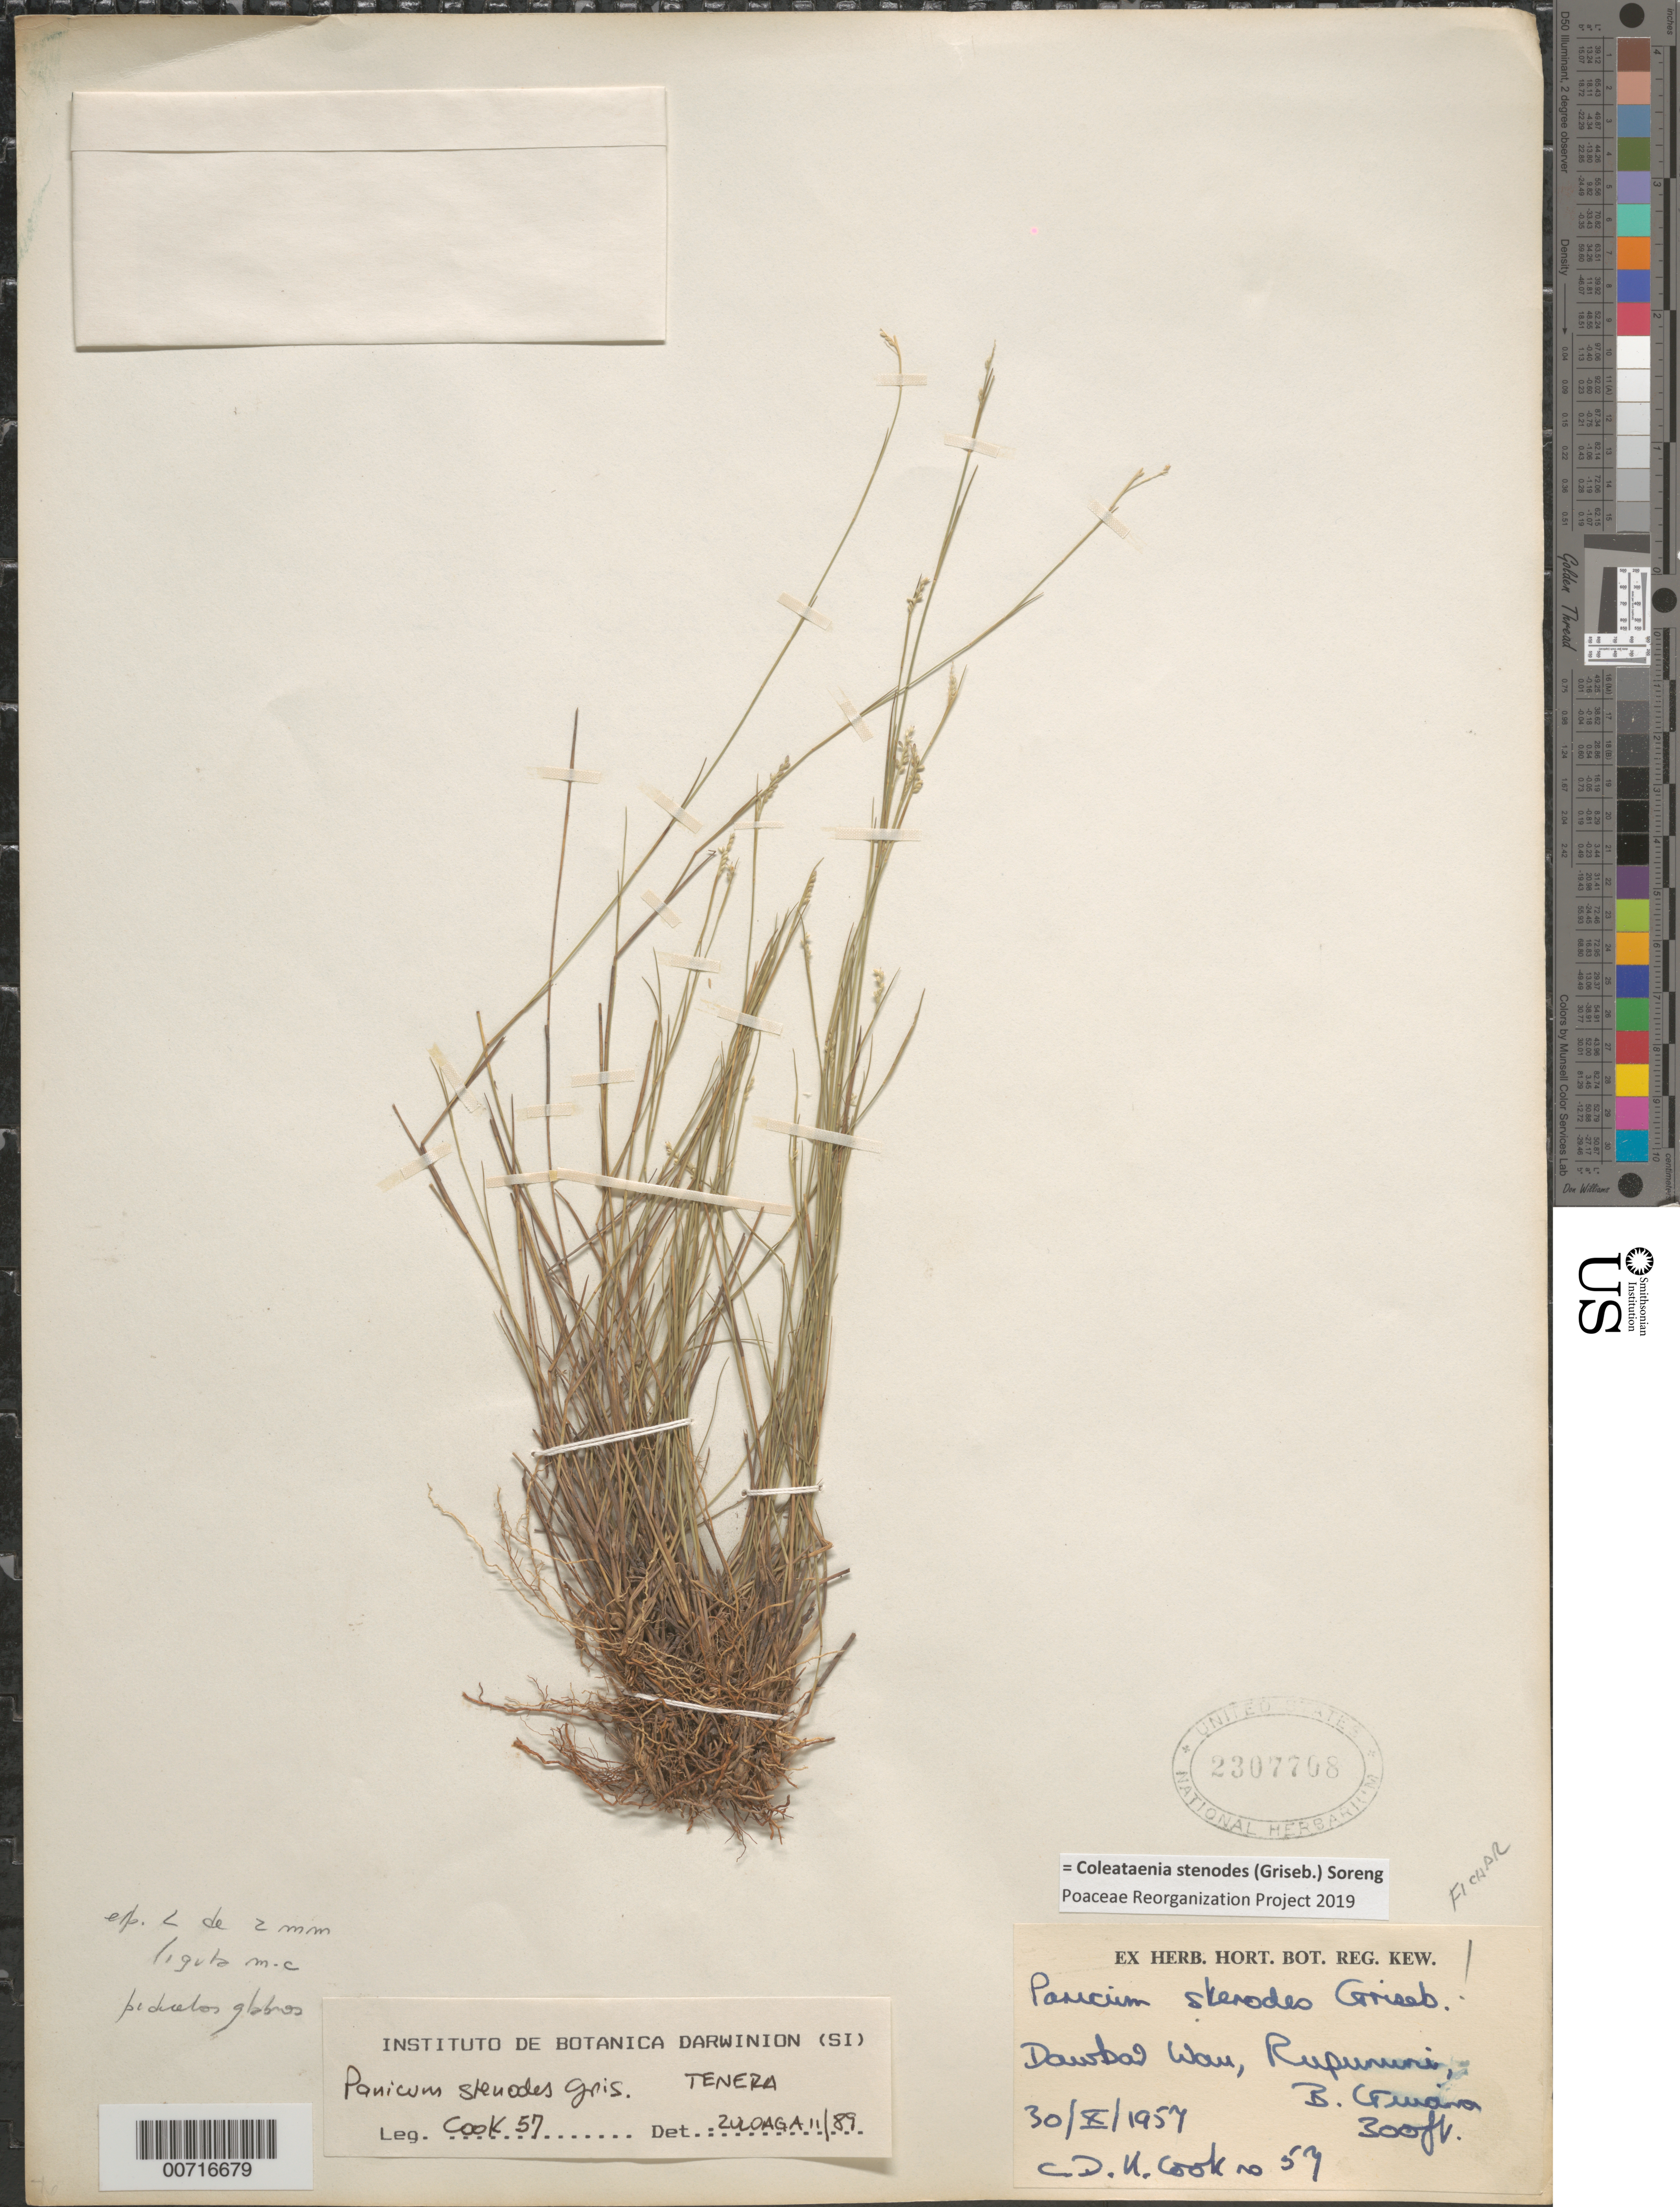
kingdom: Plantae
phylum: Tracheophyta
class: Liliopsida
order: Poales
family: Poaceae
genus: Panicum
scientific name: Panicum stenodes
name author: Griseb.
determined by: Zuloaga, F. O.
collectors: C. D. K. Cook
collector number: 57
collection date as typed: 30-Oct-57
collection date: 1957-10-30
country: Guyana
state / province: U. Takutu-U. Essequibo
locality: Dawbad Wau, Rupununi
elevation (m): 91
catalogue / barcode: US 2307708